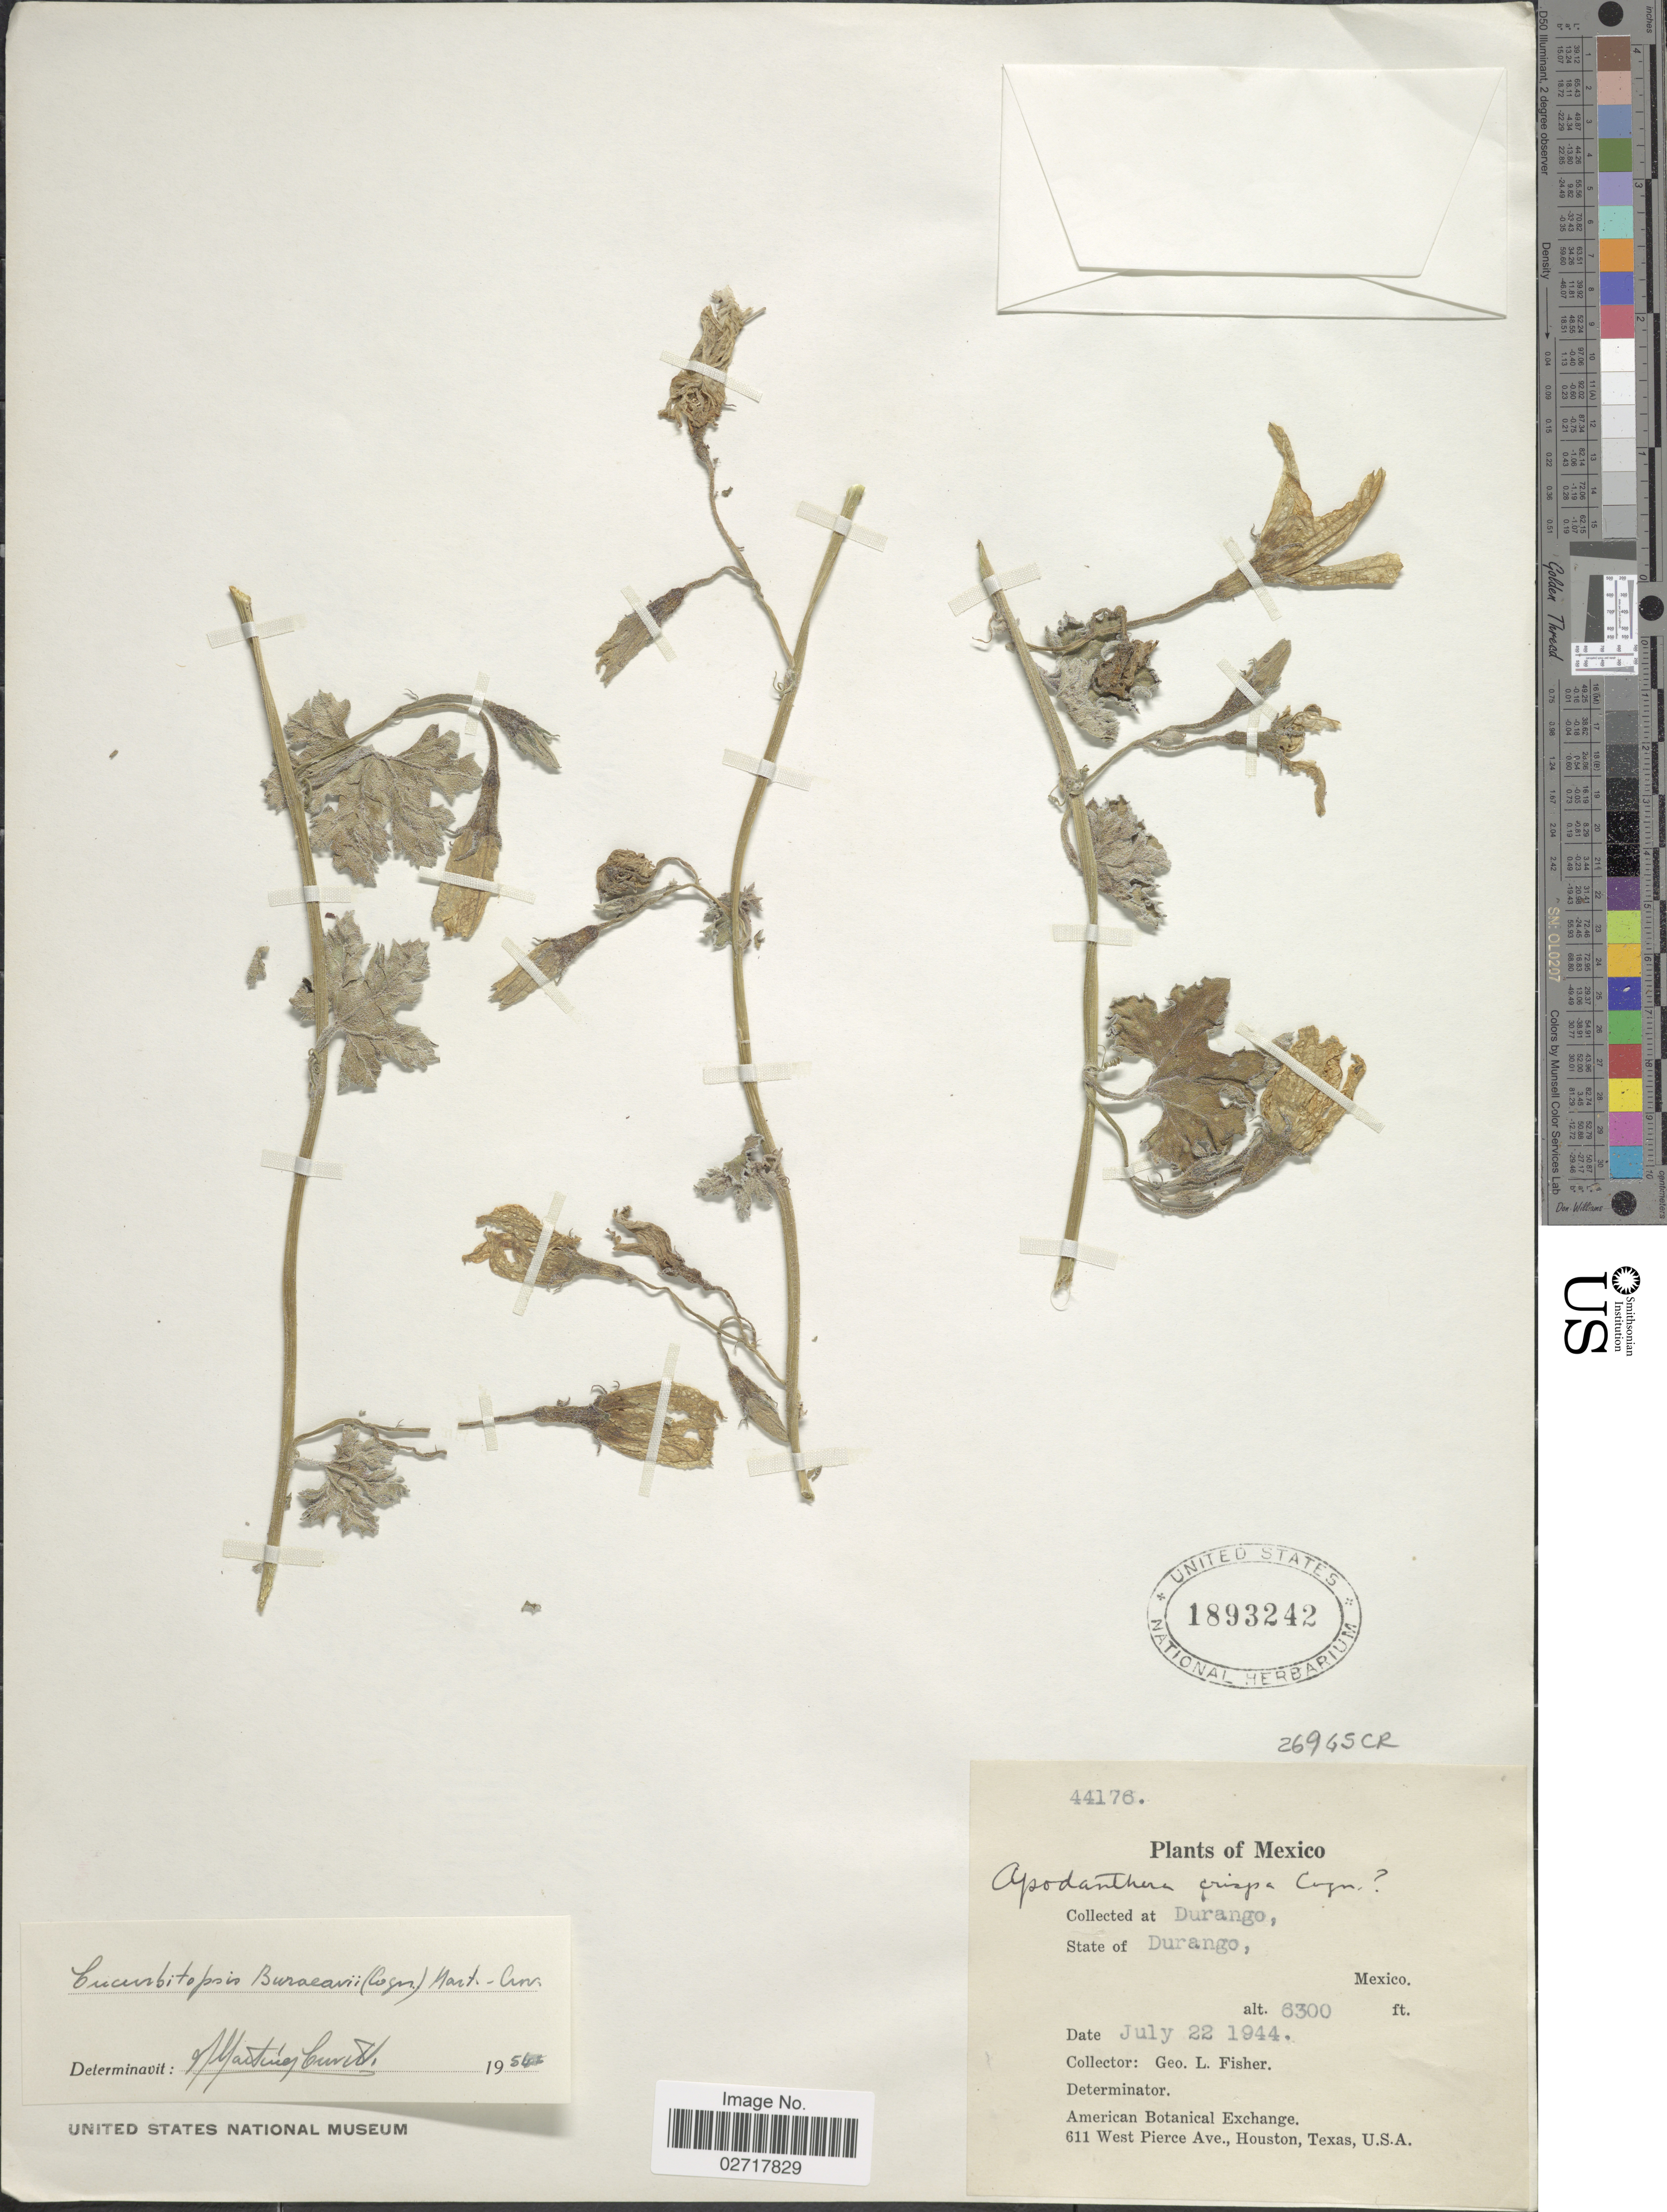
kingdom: Plantae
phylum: Tracheophyta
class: Magnoliopsida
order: Cucurbitales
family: Cucurbitaceae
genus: Apodanthera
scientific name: Apodanthera buraeavi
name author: Cogn.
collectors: G. L. Fisher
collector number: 44176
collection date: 1944-07-22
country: Mexico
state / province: Durango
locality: Durango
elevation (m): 1920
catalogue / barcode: US 1893242